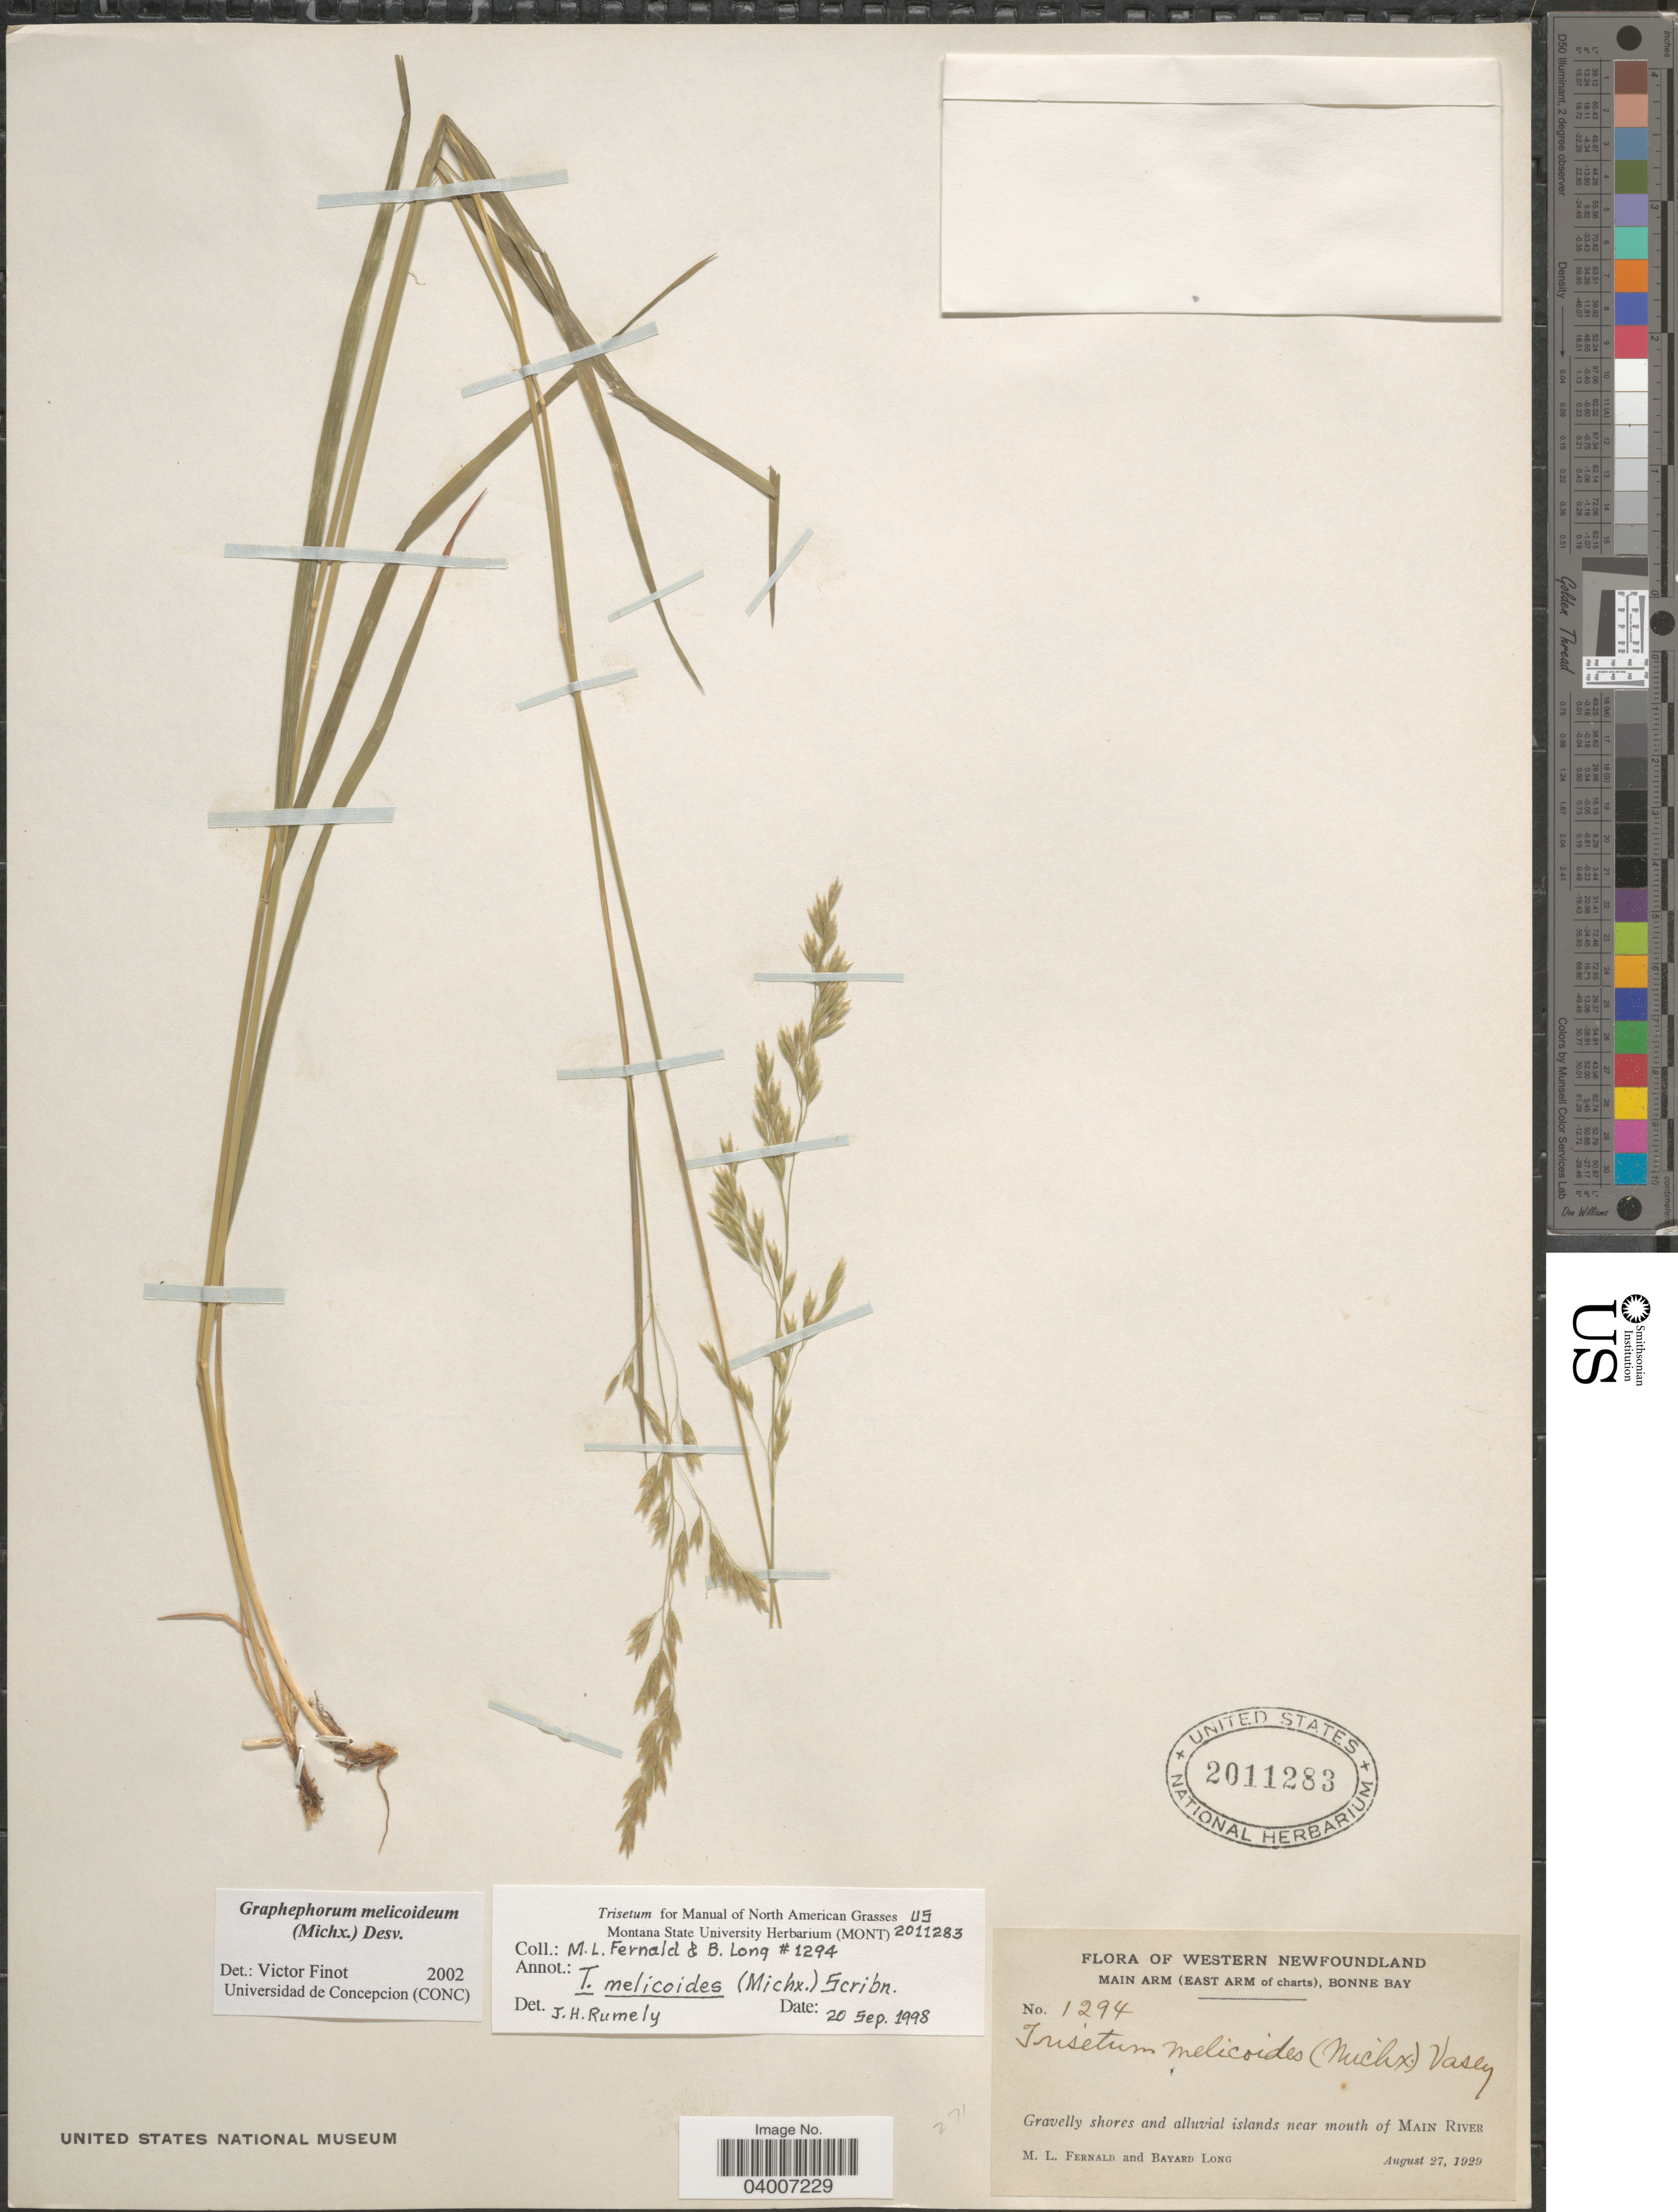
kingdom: Plantae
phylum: Tracheophyta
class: Liliopsida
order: Poales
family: Poaceae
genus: Graphephorum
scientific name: Graphephorum melicoides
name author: (F. Michx.) Desv.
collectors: M. L. Fernald & B. Long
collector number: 1294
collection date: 1929-08-27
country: Canada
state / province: Newfoundland and Labrador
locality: Western Newfoundland. Main Arm (East ARM of charts), Bonne Bay. Gravelly shores and alluvial islands near mouth of Main River.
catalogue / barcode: US 2011283